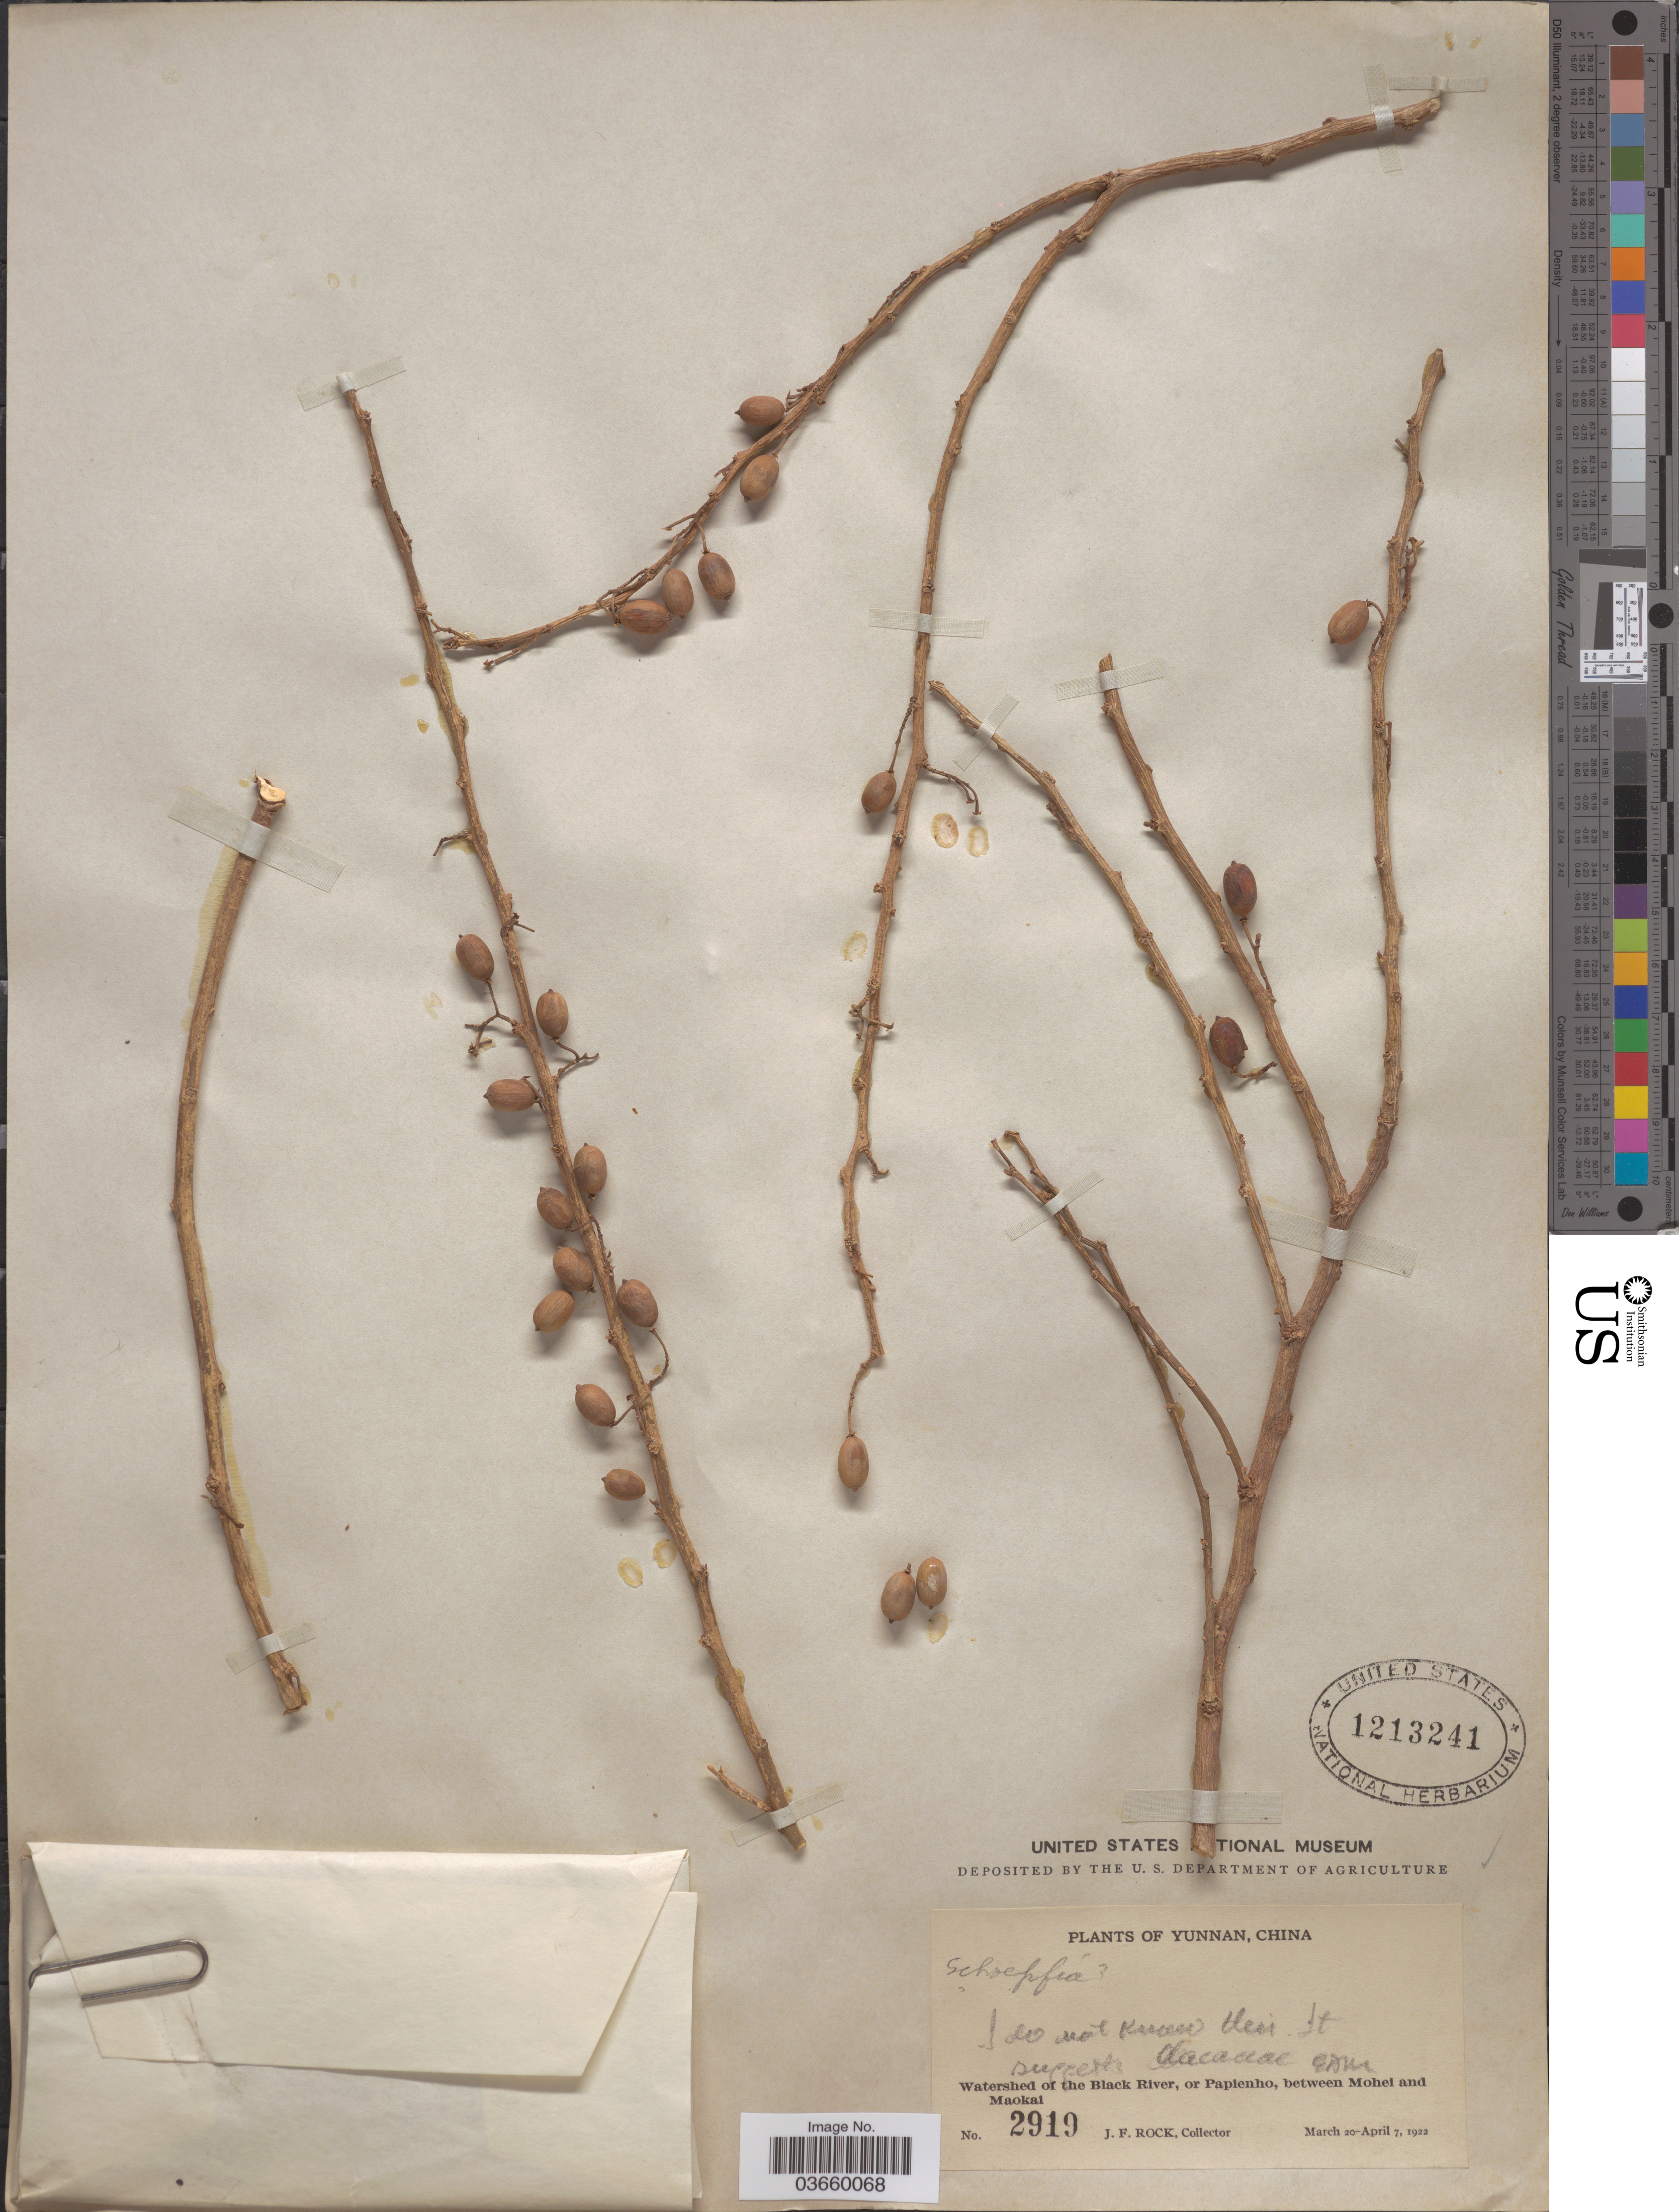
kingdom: Plantae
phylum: Tracheophyta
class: Magnoliopsida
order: Santalales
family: Schoepfiaceae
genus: Schoepfia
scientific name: Schoepfia sp.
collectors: J. Rock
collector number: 2919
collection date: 1922-03-20/1922-04-07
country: China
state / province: Yunnan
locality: Watershed of the Black River, or Papienho, between Mohei and Maokai.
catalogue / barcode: US 1213241